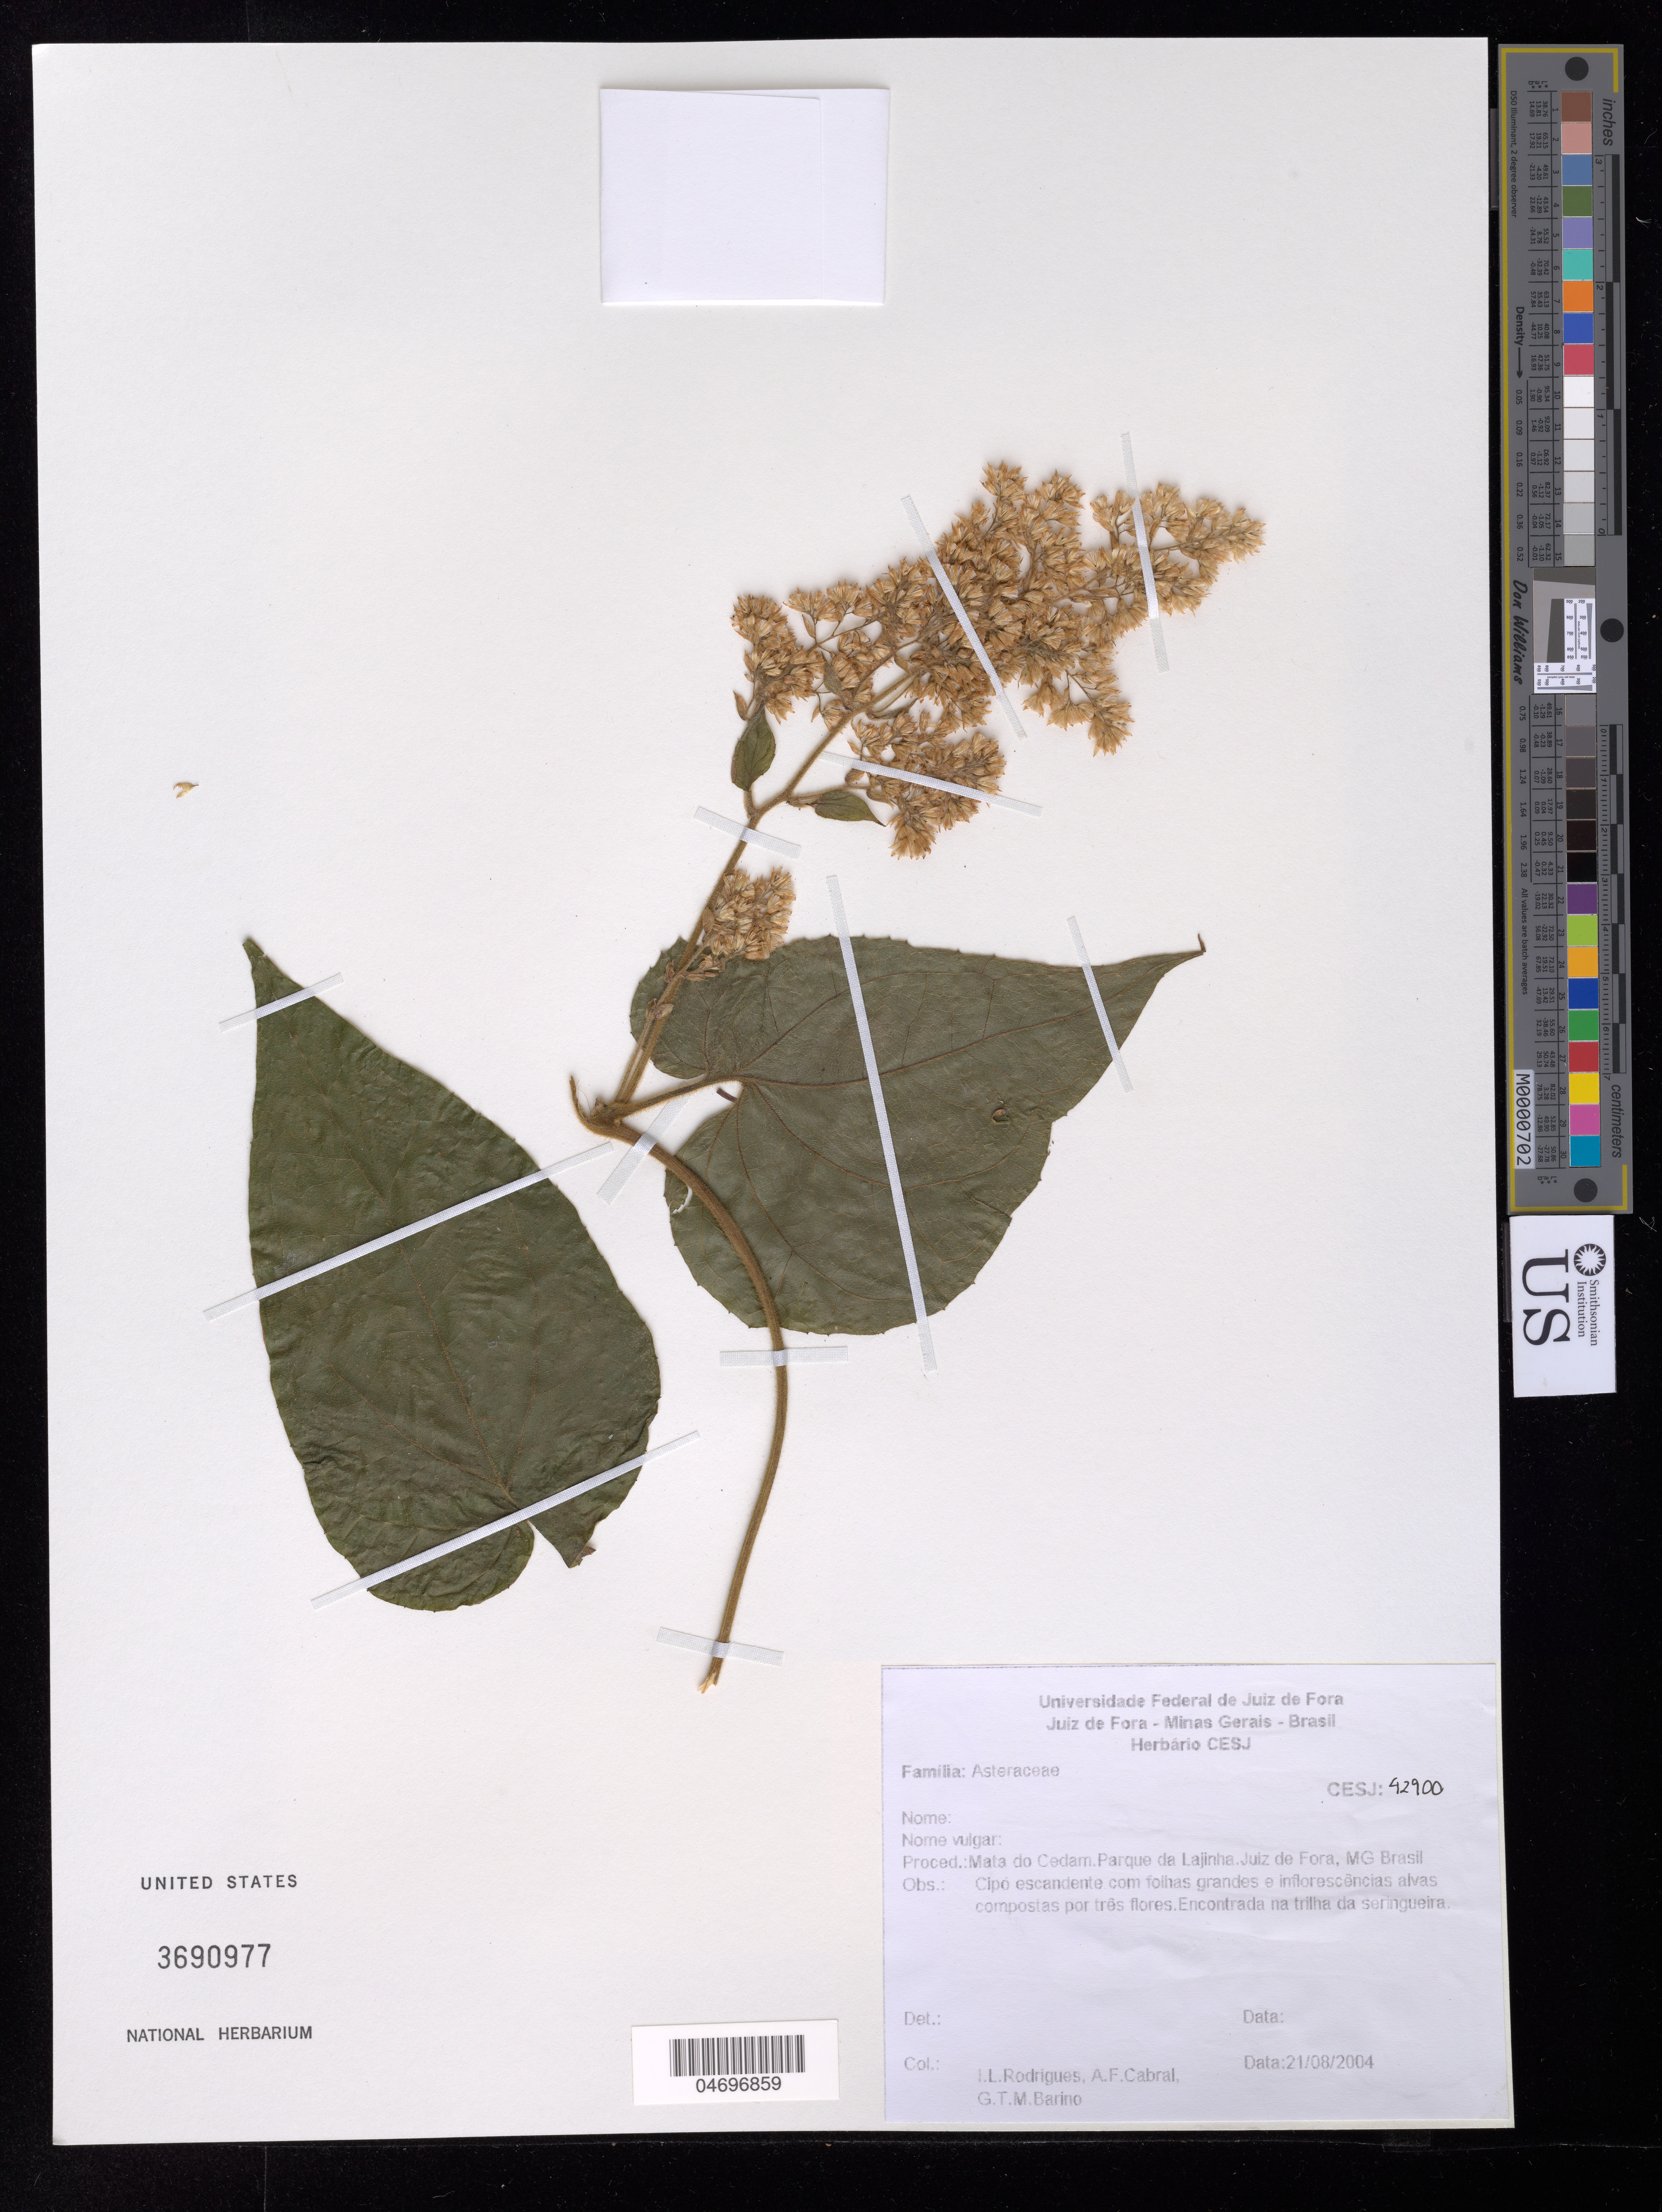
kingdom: Plantae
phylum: Tracheophyta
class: Magnoliopsida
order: Asterales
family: Asteraceae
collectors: I. Rodrigues, A. Cabral & G. Barino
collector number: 42900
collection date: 2004-08-21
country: Brazil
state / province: Mato Grosso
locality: Mata do Cedam, Parque da Lajinha, Juiz de Fora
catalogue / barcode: US 3690977